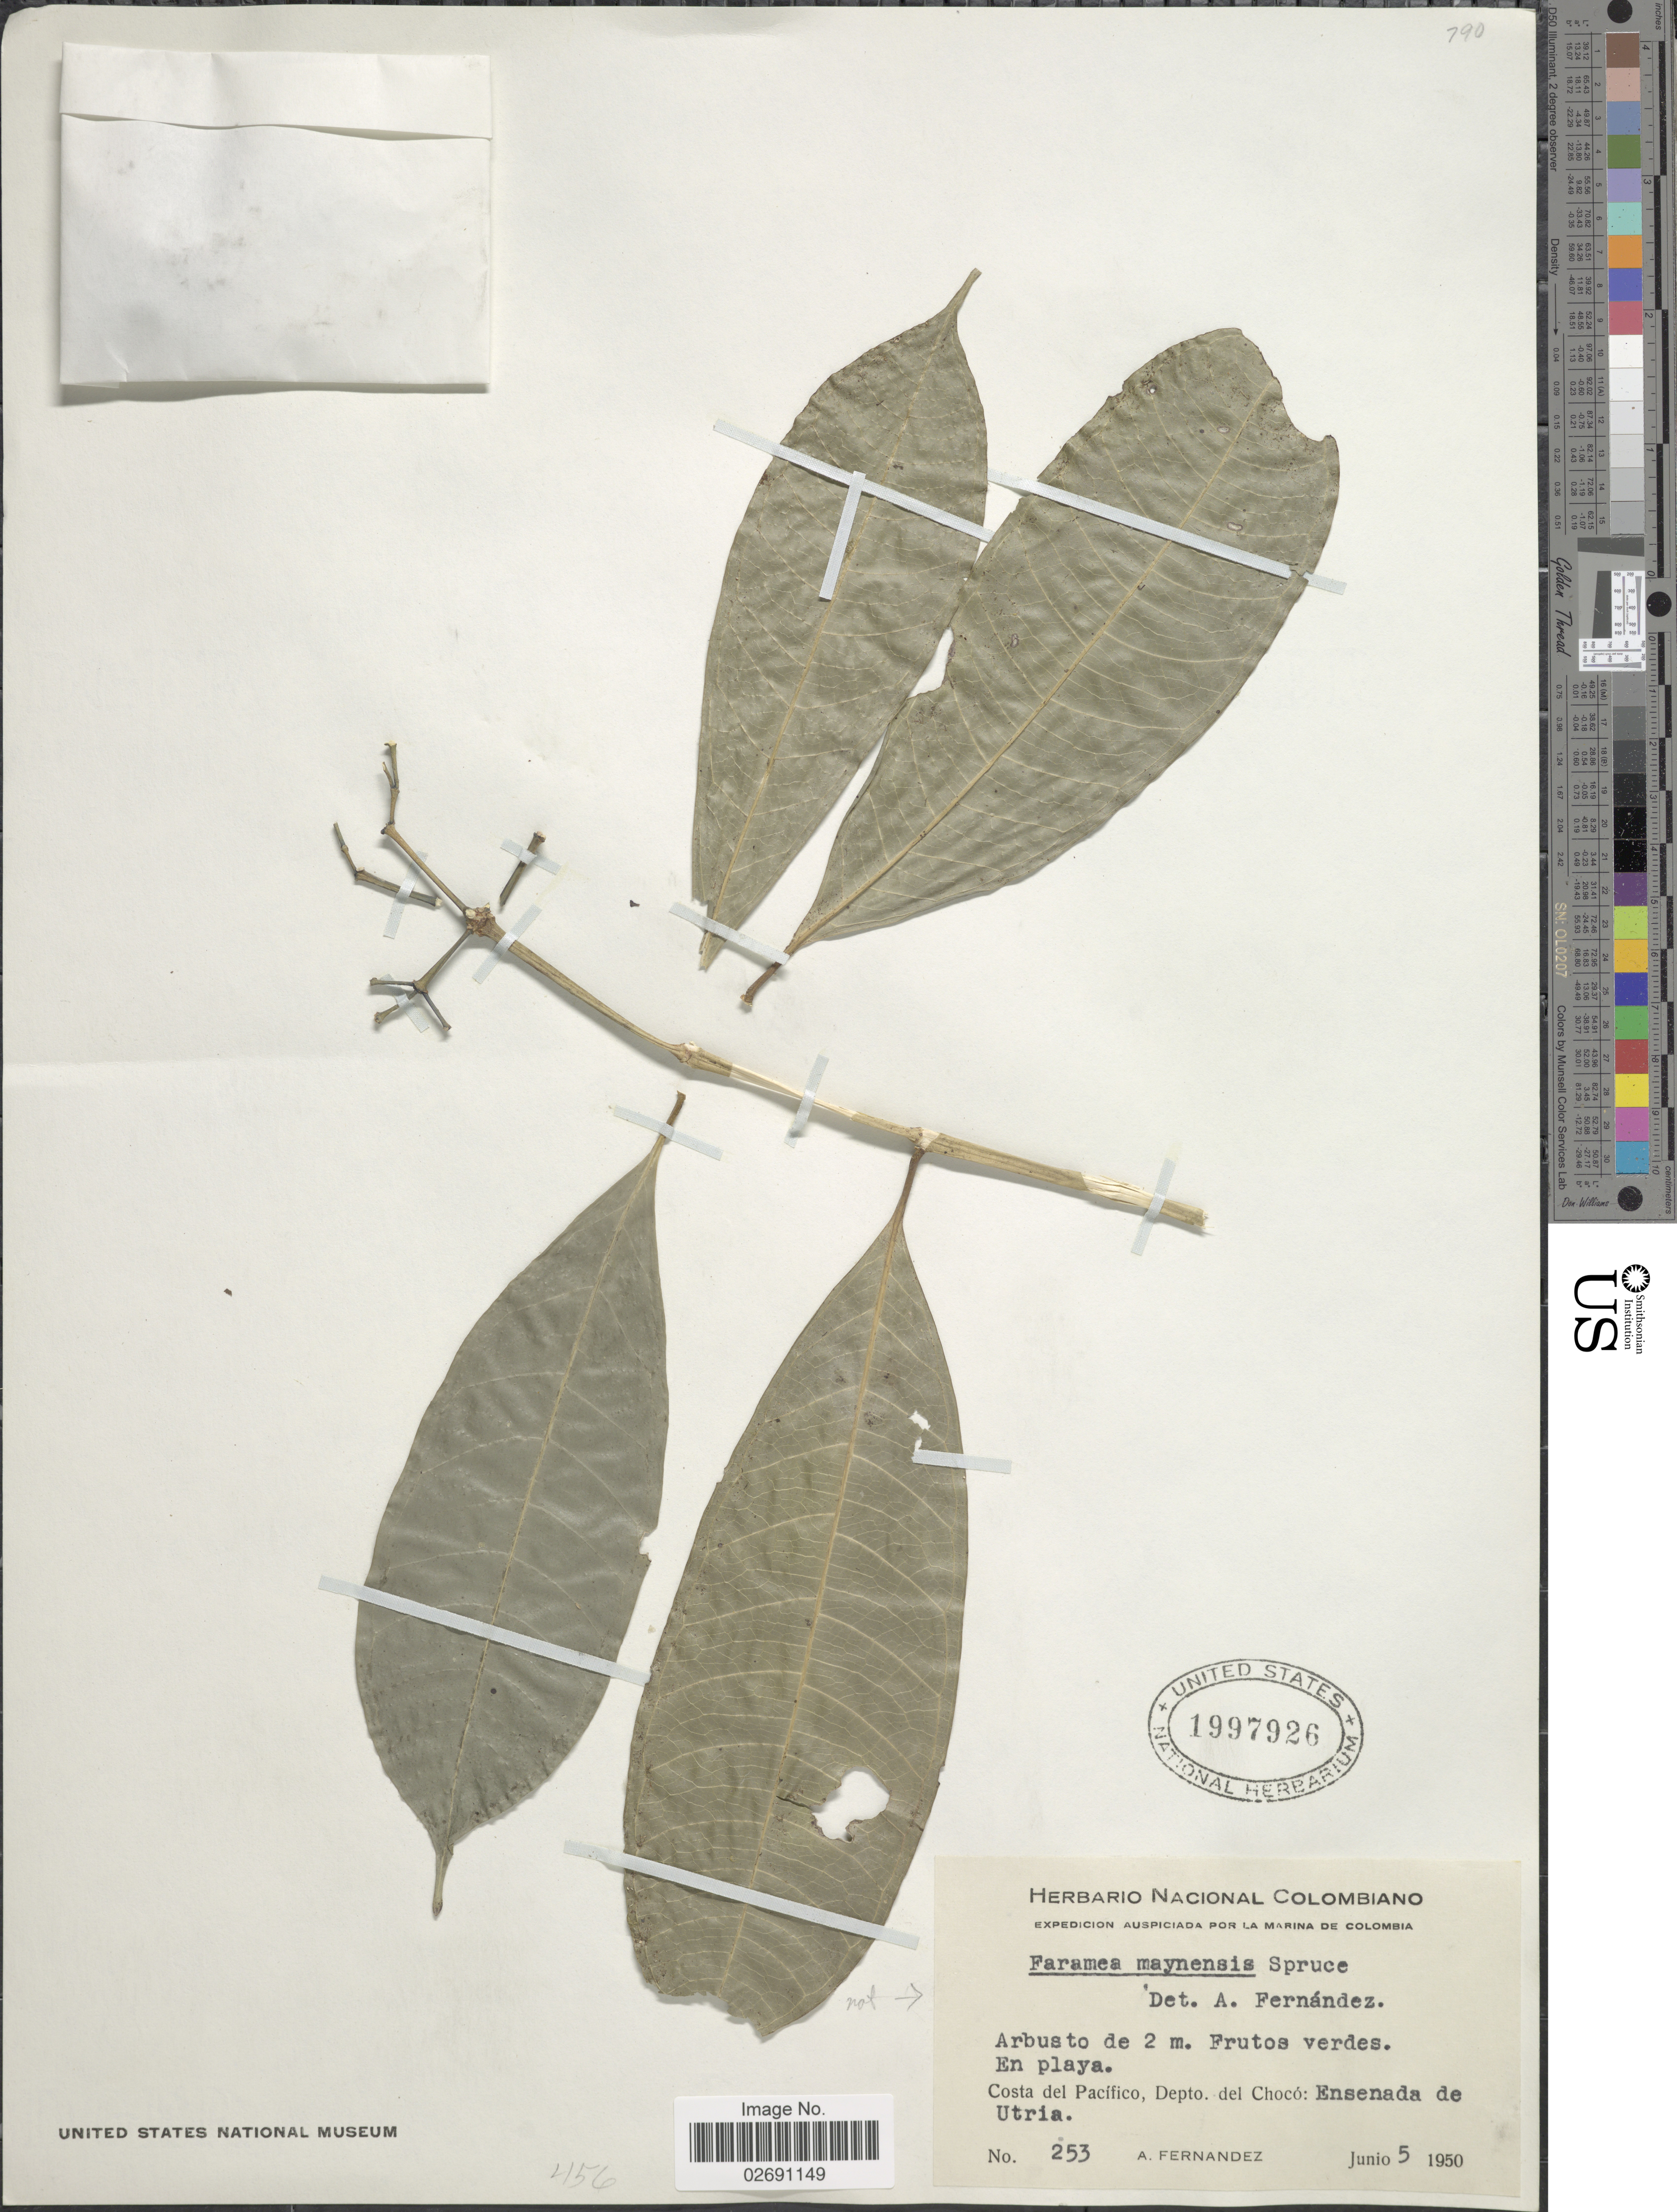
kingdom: Plantae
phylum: Tracheophyta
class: Magnoliopsida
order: Gentianales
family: Rubiaceae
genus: Faramea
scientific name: Faramea sp.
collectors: A. Fernandez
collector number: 253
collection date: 1950-06-05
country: Colombia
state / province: Chocó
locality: En playa, Costa del Pacifico, Ensenada de Utria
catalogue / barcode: US 1997926